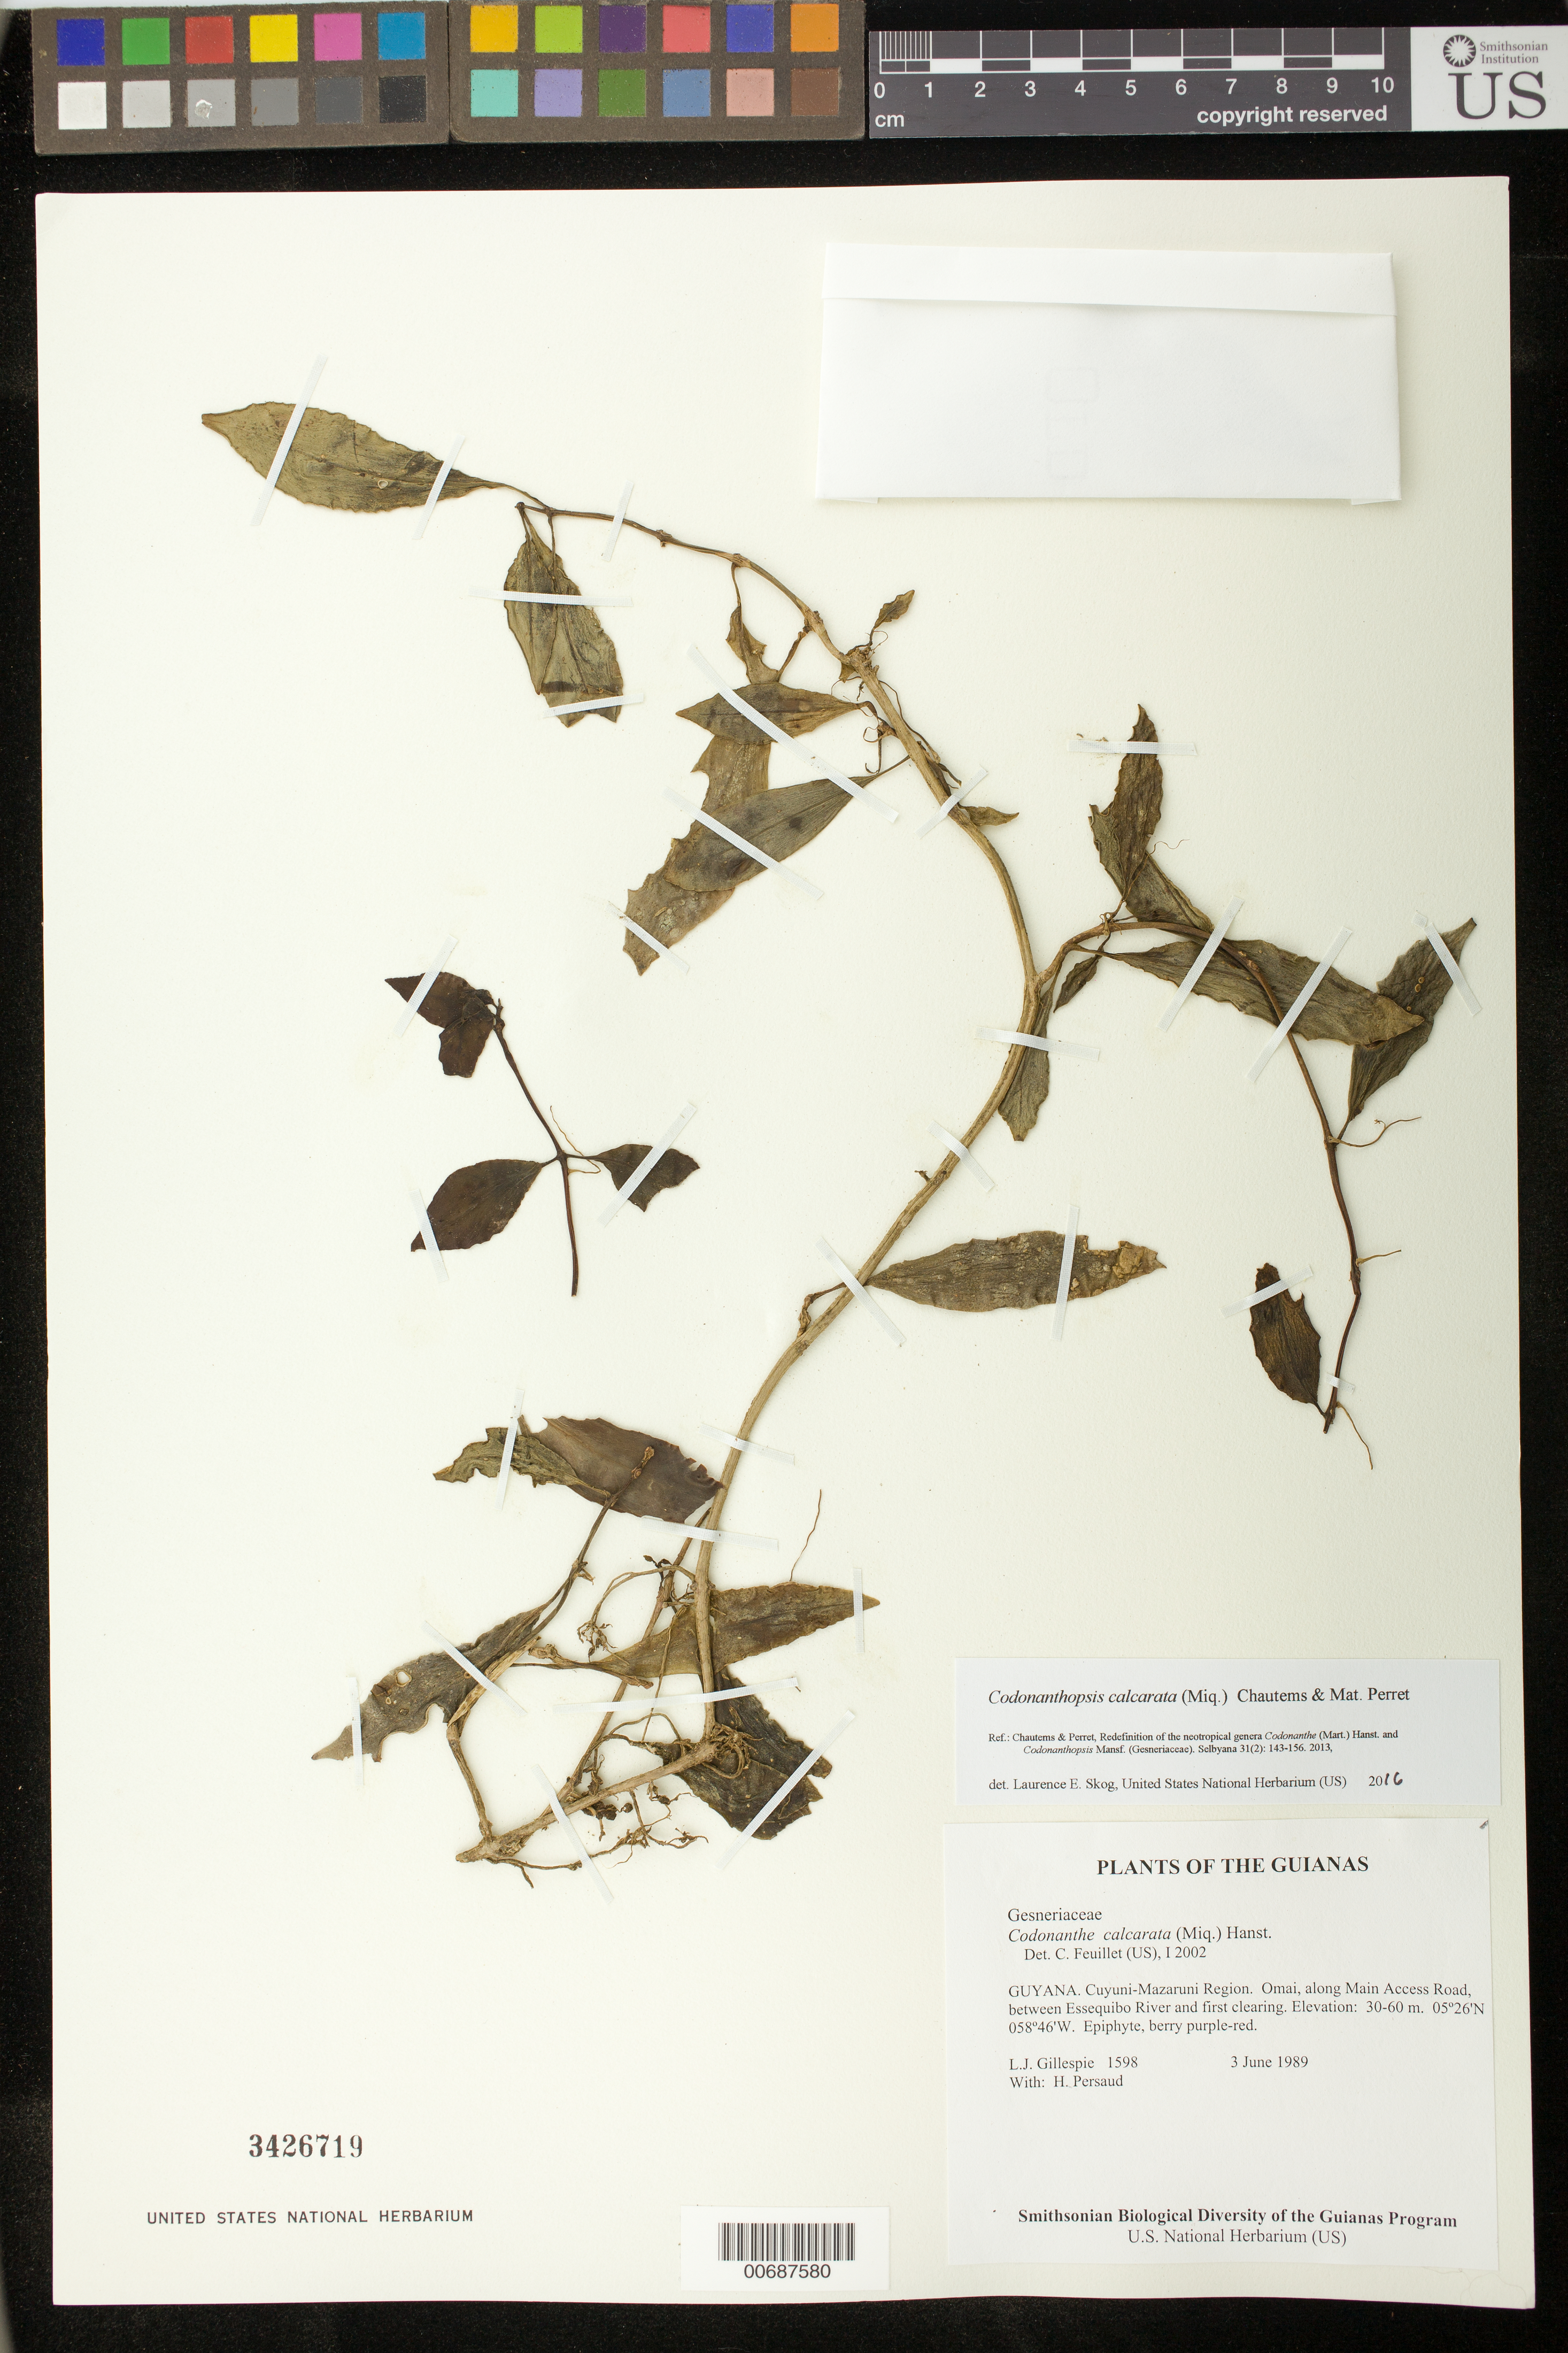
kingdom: Plantae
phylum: Tracheophyta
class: Magnoliopsida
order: Lamiales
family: Gesneriaceae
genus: Codonanthopsis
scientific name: Codonanthopsis calcarata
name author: (Miq.) Chautems & Mat.Perret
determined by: Skog, Laurence E.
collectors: L. J. Gillespie & H. Persaud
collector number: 1598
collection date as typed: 03 Jun 1989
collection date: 1989-06-03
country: Guyana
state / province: Cuyuni-Mazaruni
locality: Omai, along Main Access Road, between Essequibo River and first clearing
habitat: Forest on red laterite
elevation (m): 30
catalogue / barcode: US 3426719